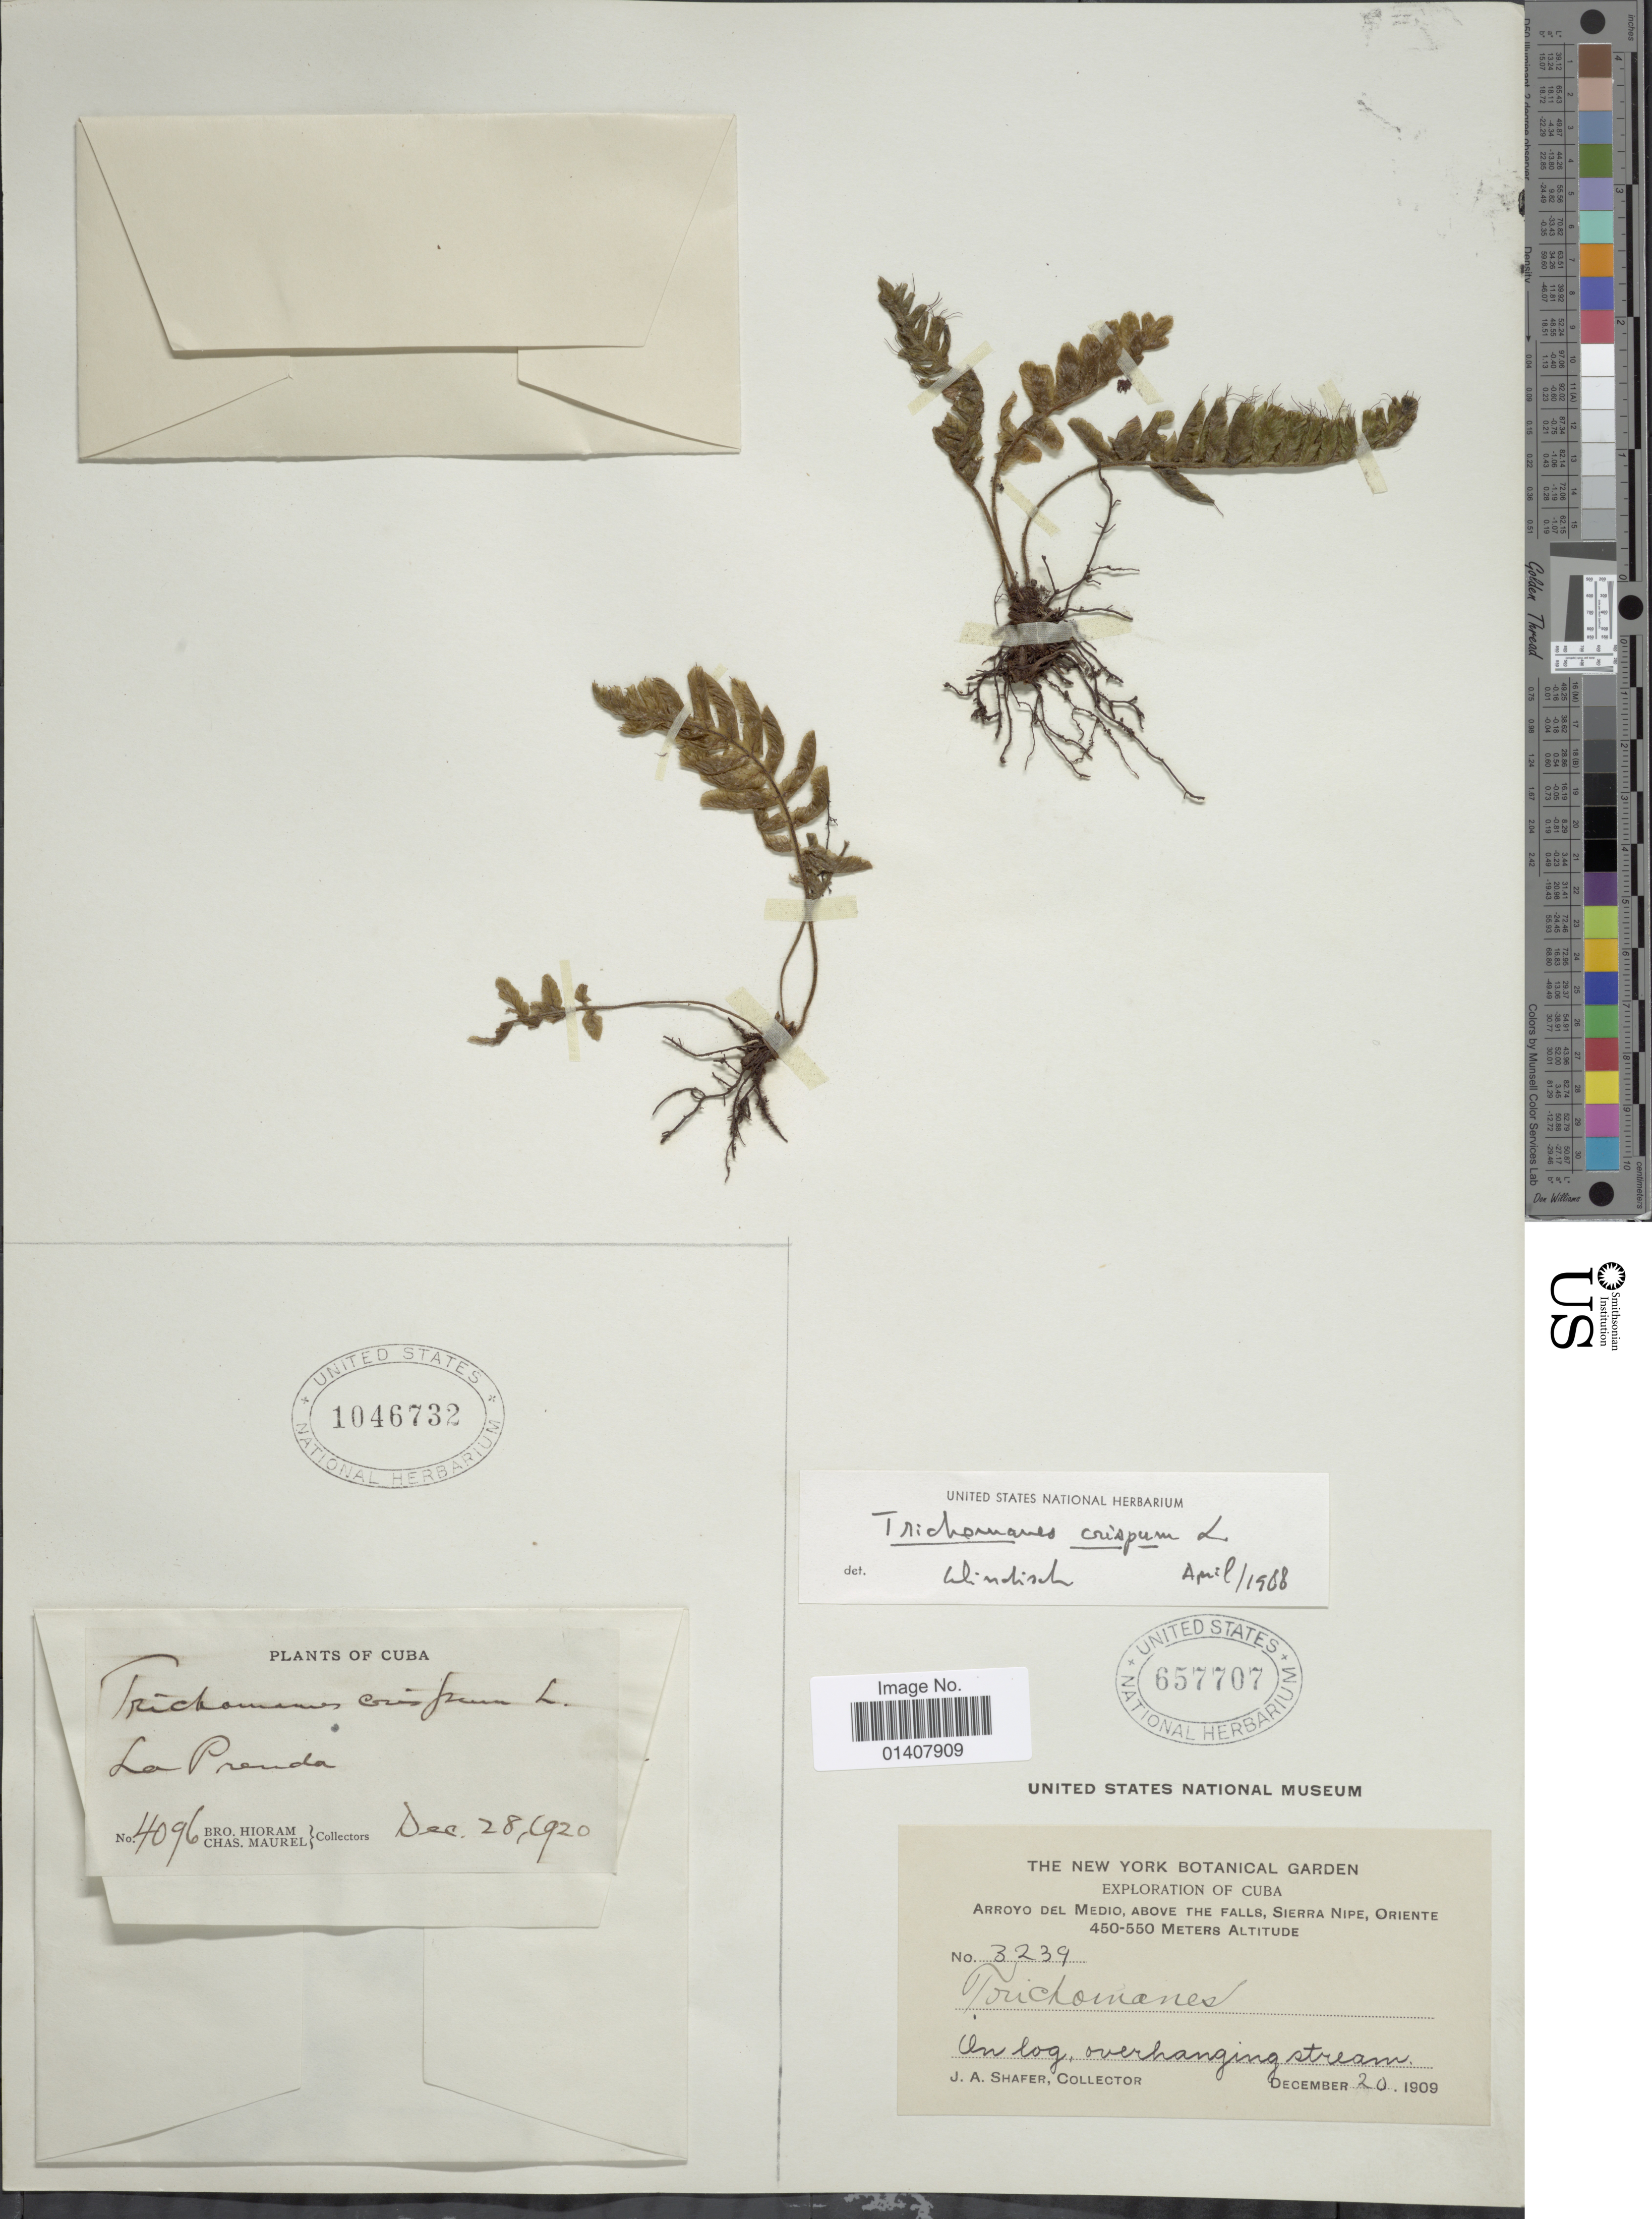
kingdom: Plantae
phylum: Tracheophyta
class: Polypodiopsida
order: Hymenophyllales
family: Hymenophyllaceae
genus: Trichomanes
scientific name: Trichomanes crispum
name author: L.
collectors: Bro. Hioram & C. Maurel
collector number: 4096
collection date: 1920-12-28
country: Cuba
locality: La Prenda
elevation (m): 450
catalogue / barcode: US 1046732-2